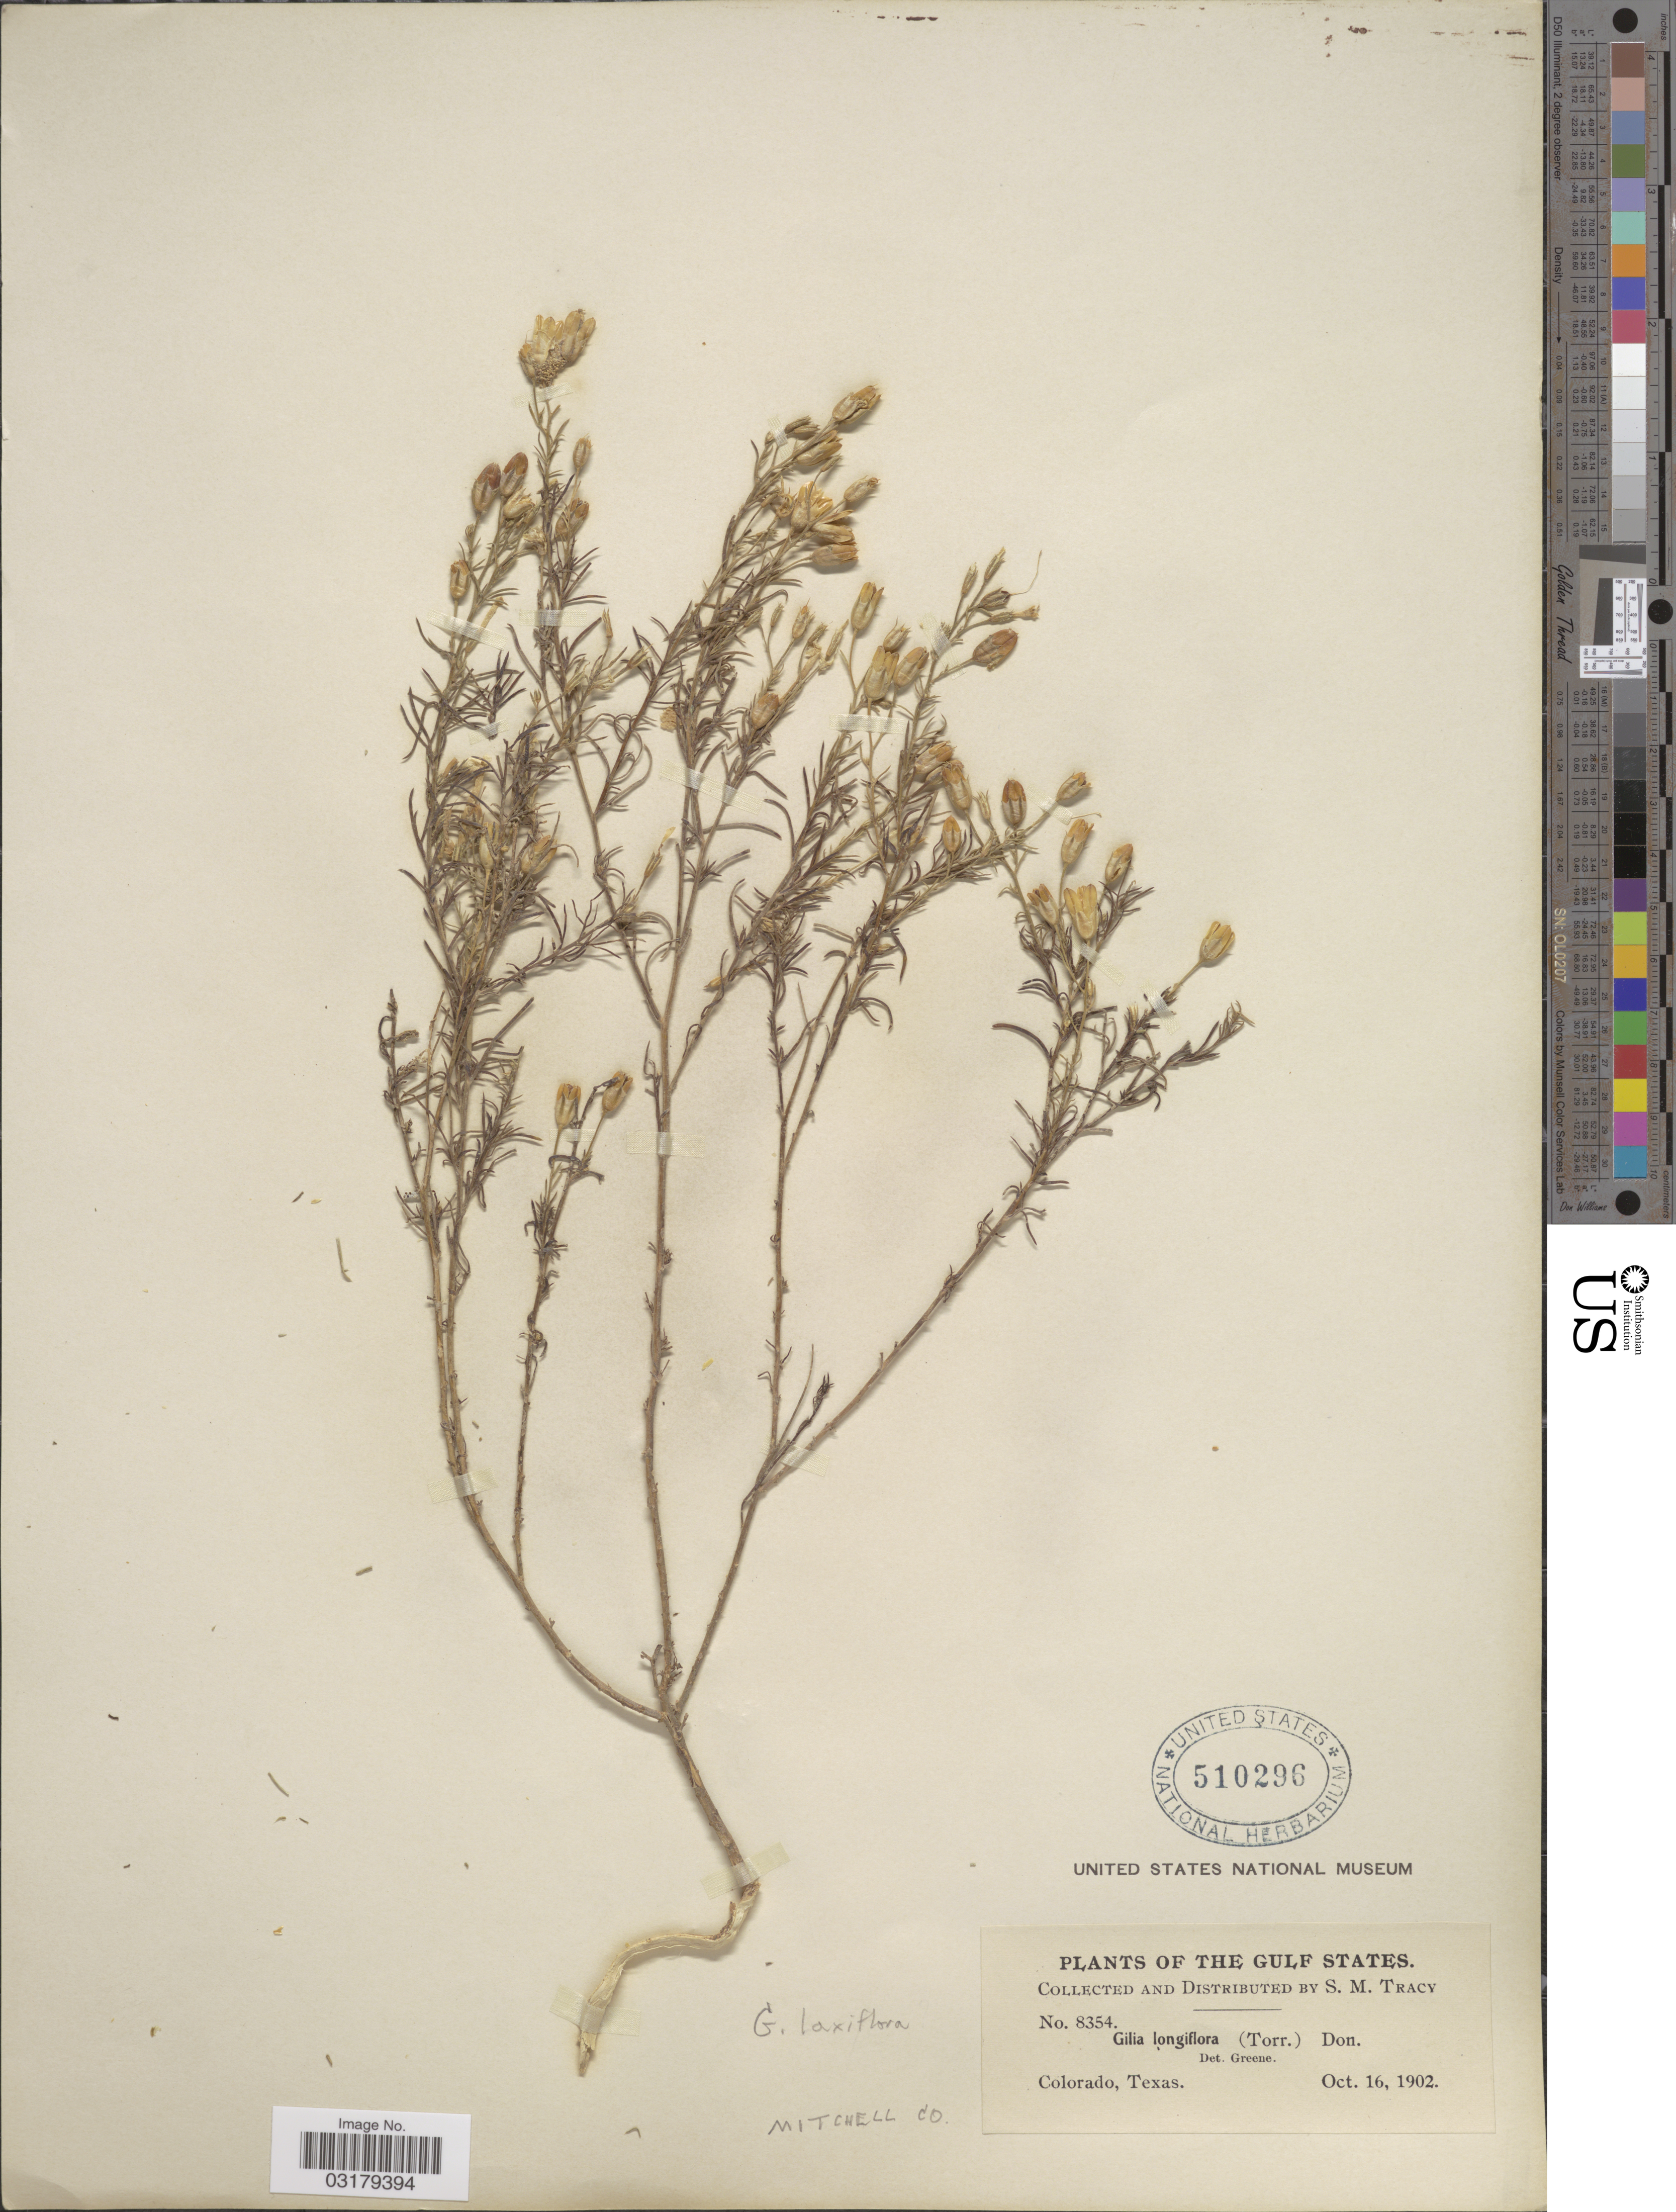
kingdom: Plantae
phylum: Tracheophyta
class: Magnoliopsida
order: Ericales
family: Polemoniaceae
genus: Ipomopsis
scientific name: Ipomopsis laxiflora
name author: (J.M. Coult.) V.E. Grant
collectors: S. Stracy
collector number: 8354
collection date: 1902-10-16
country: United States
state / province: Texas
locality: The Gulf States. Colorado. Mitchell Co.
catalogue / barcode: US 510296